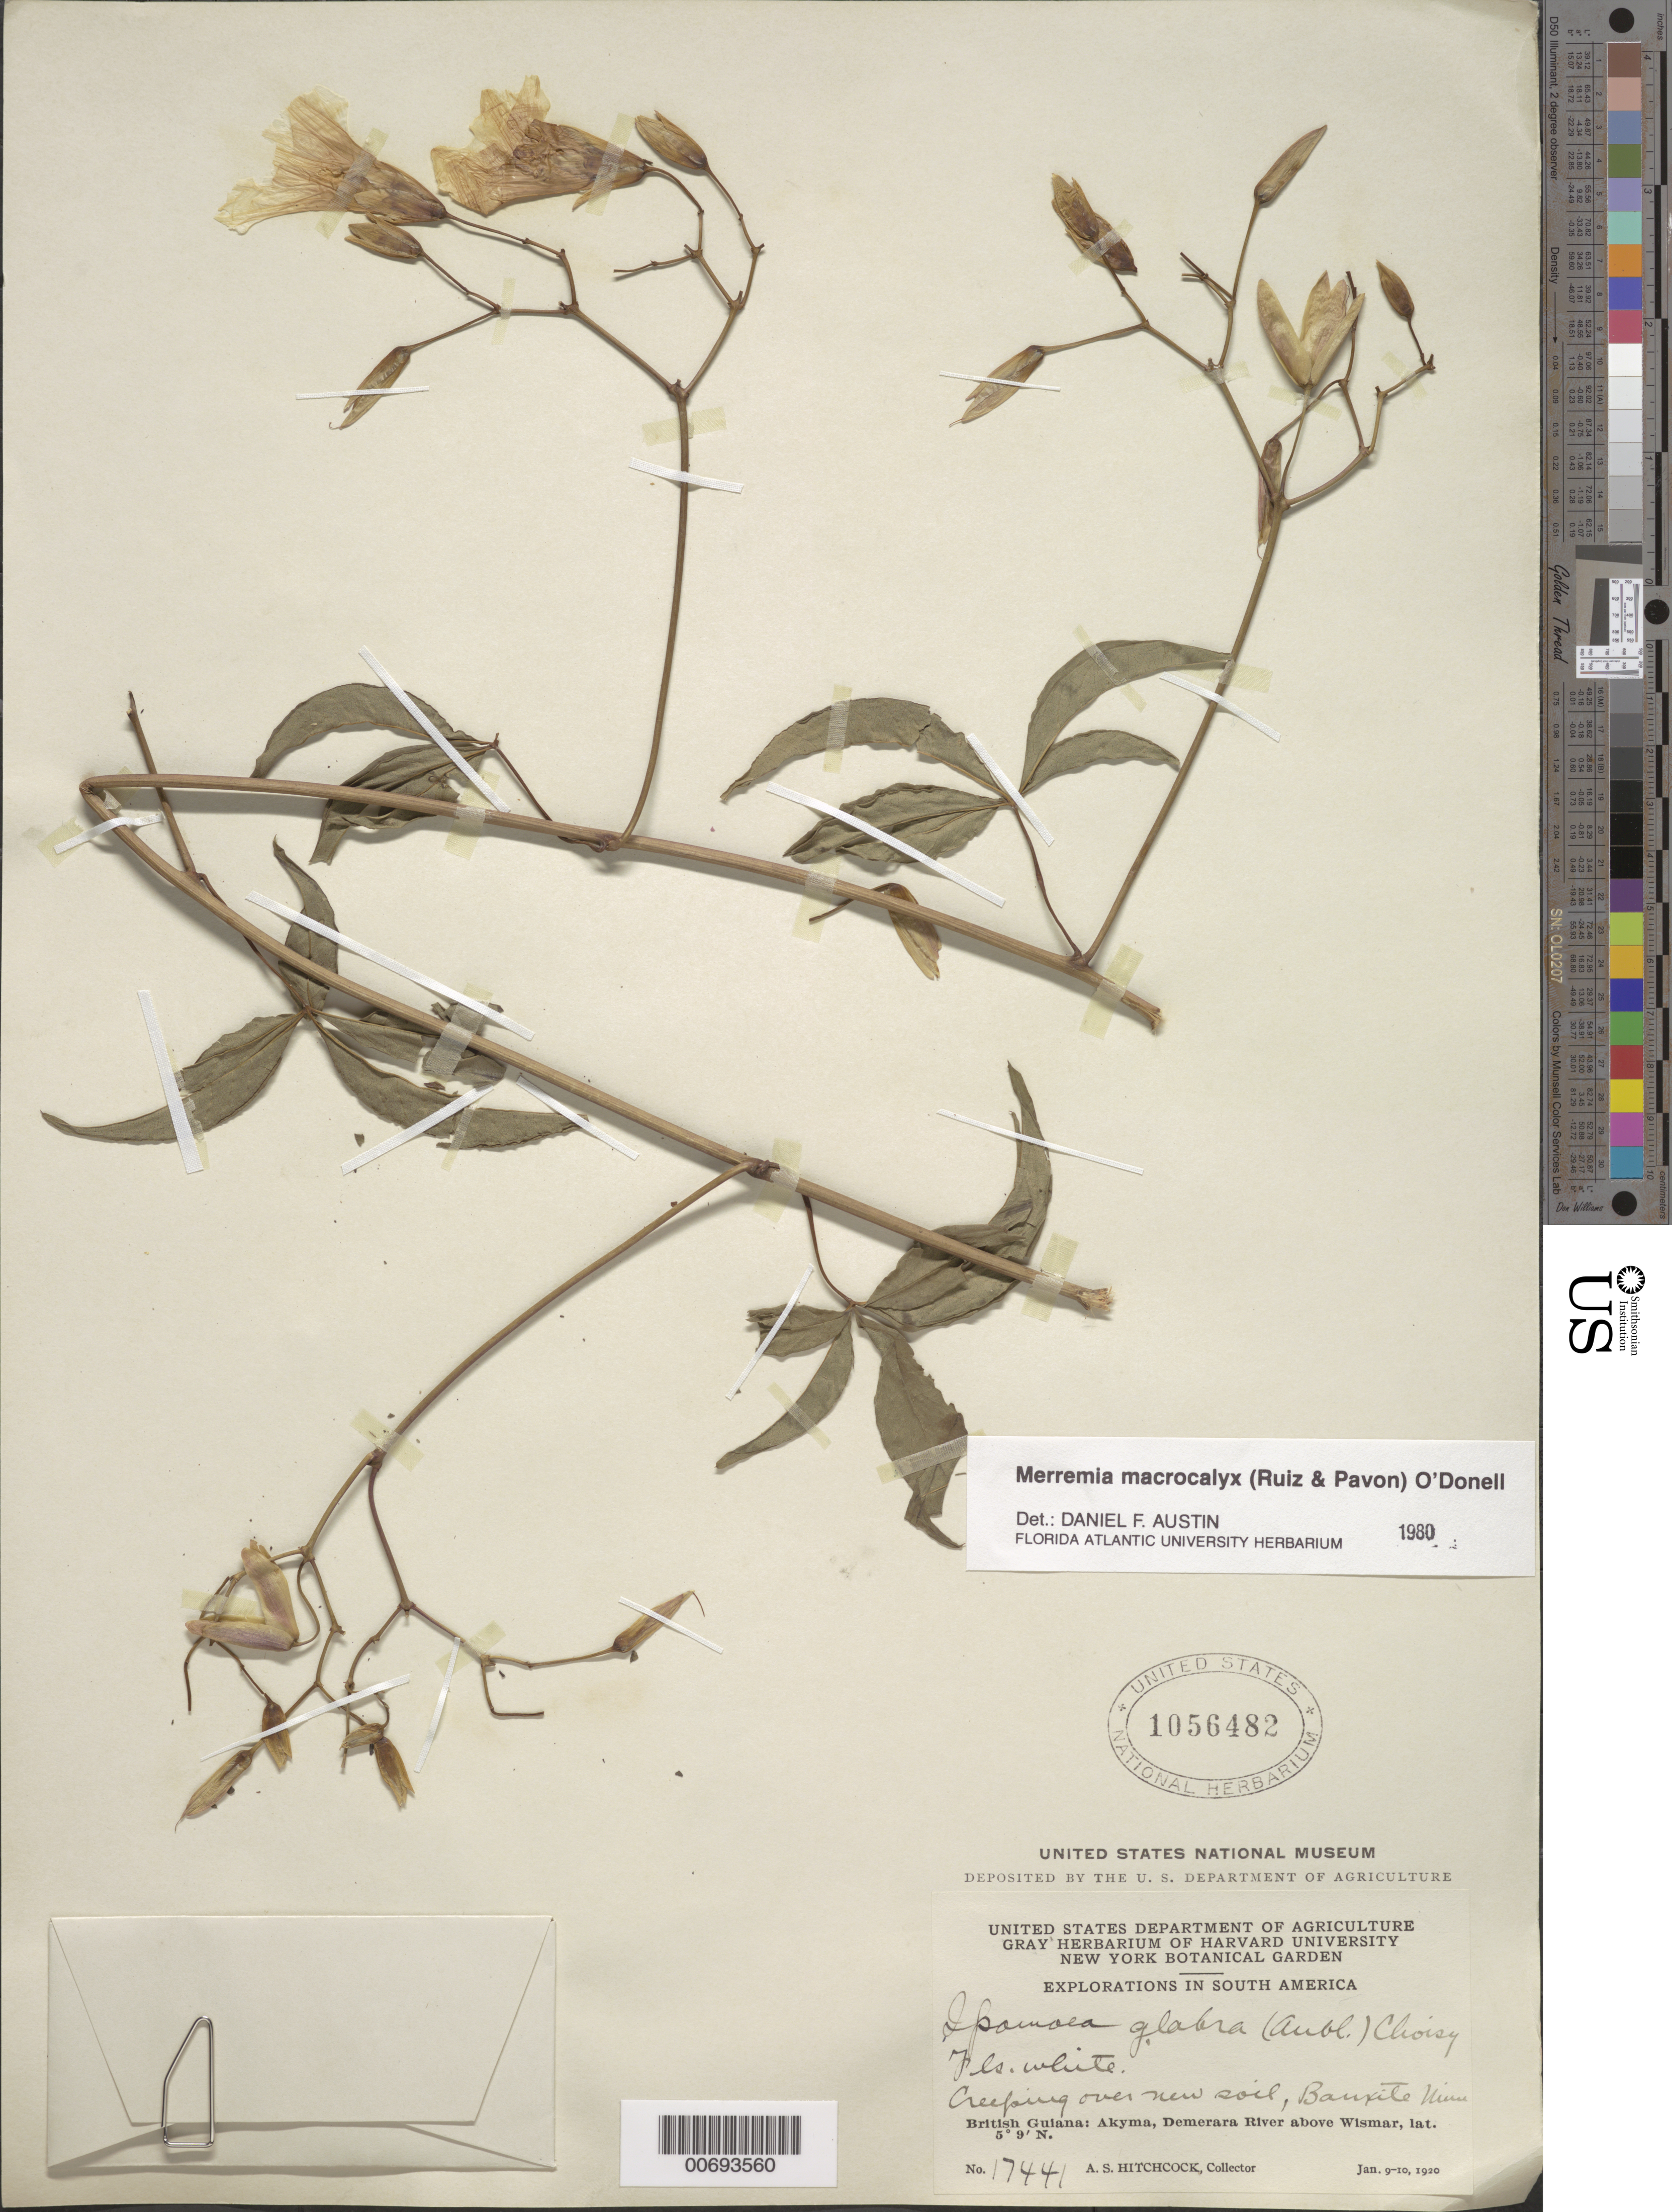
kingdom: Plantae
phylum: Tracheophyta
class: Magnoliopsida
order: Solanales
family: Convolvulaceae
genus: Distimake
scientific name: Distimake macrocalyx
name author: (Ruiz & Pav.) A. R. Simões & Staples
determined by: Strong, Mark T., (BOT), Smithsonian Institution - National Museum of Natural History (UNITED STATES)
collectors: A. S. Hitchcock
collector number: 17441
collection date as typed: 9-Jan-20 to 10-Jan-20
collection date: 1920-01-09/1920-01-10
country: Guyana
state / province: U. Demerara-Berbice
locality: Akyma, Demerara River above Wismar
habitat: New soil, bauxite mine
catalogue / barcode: US 1056482